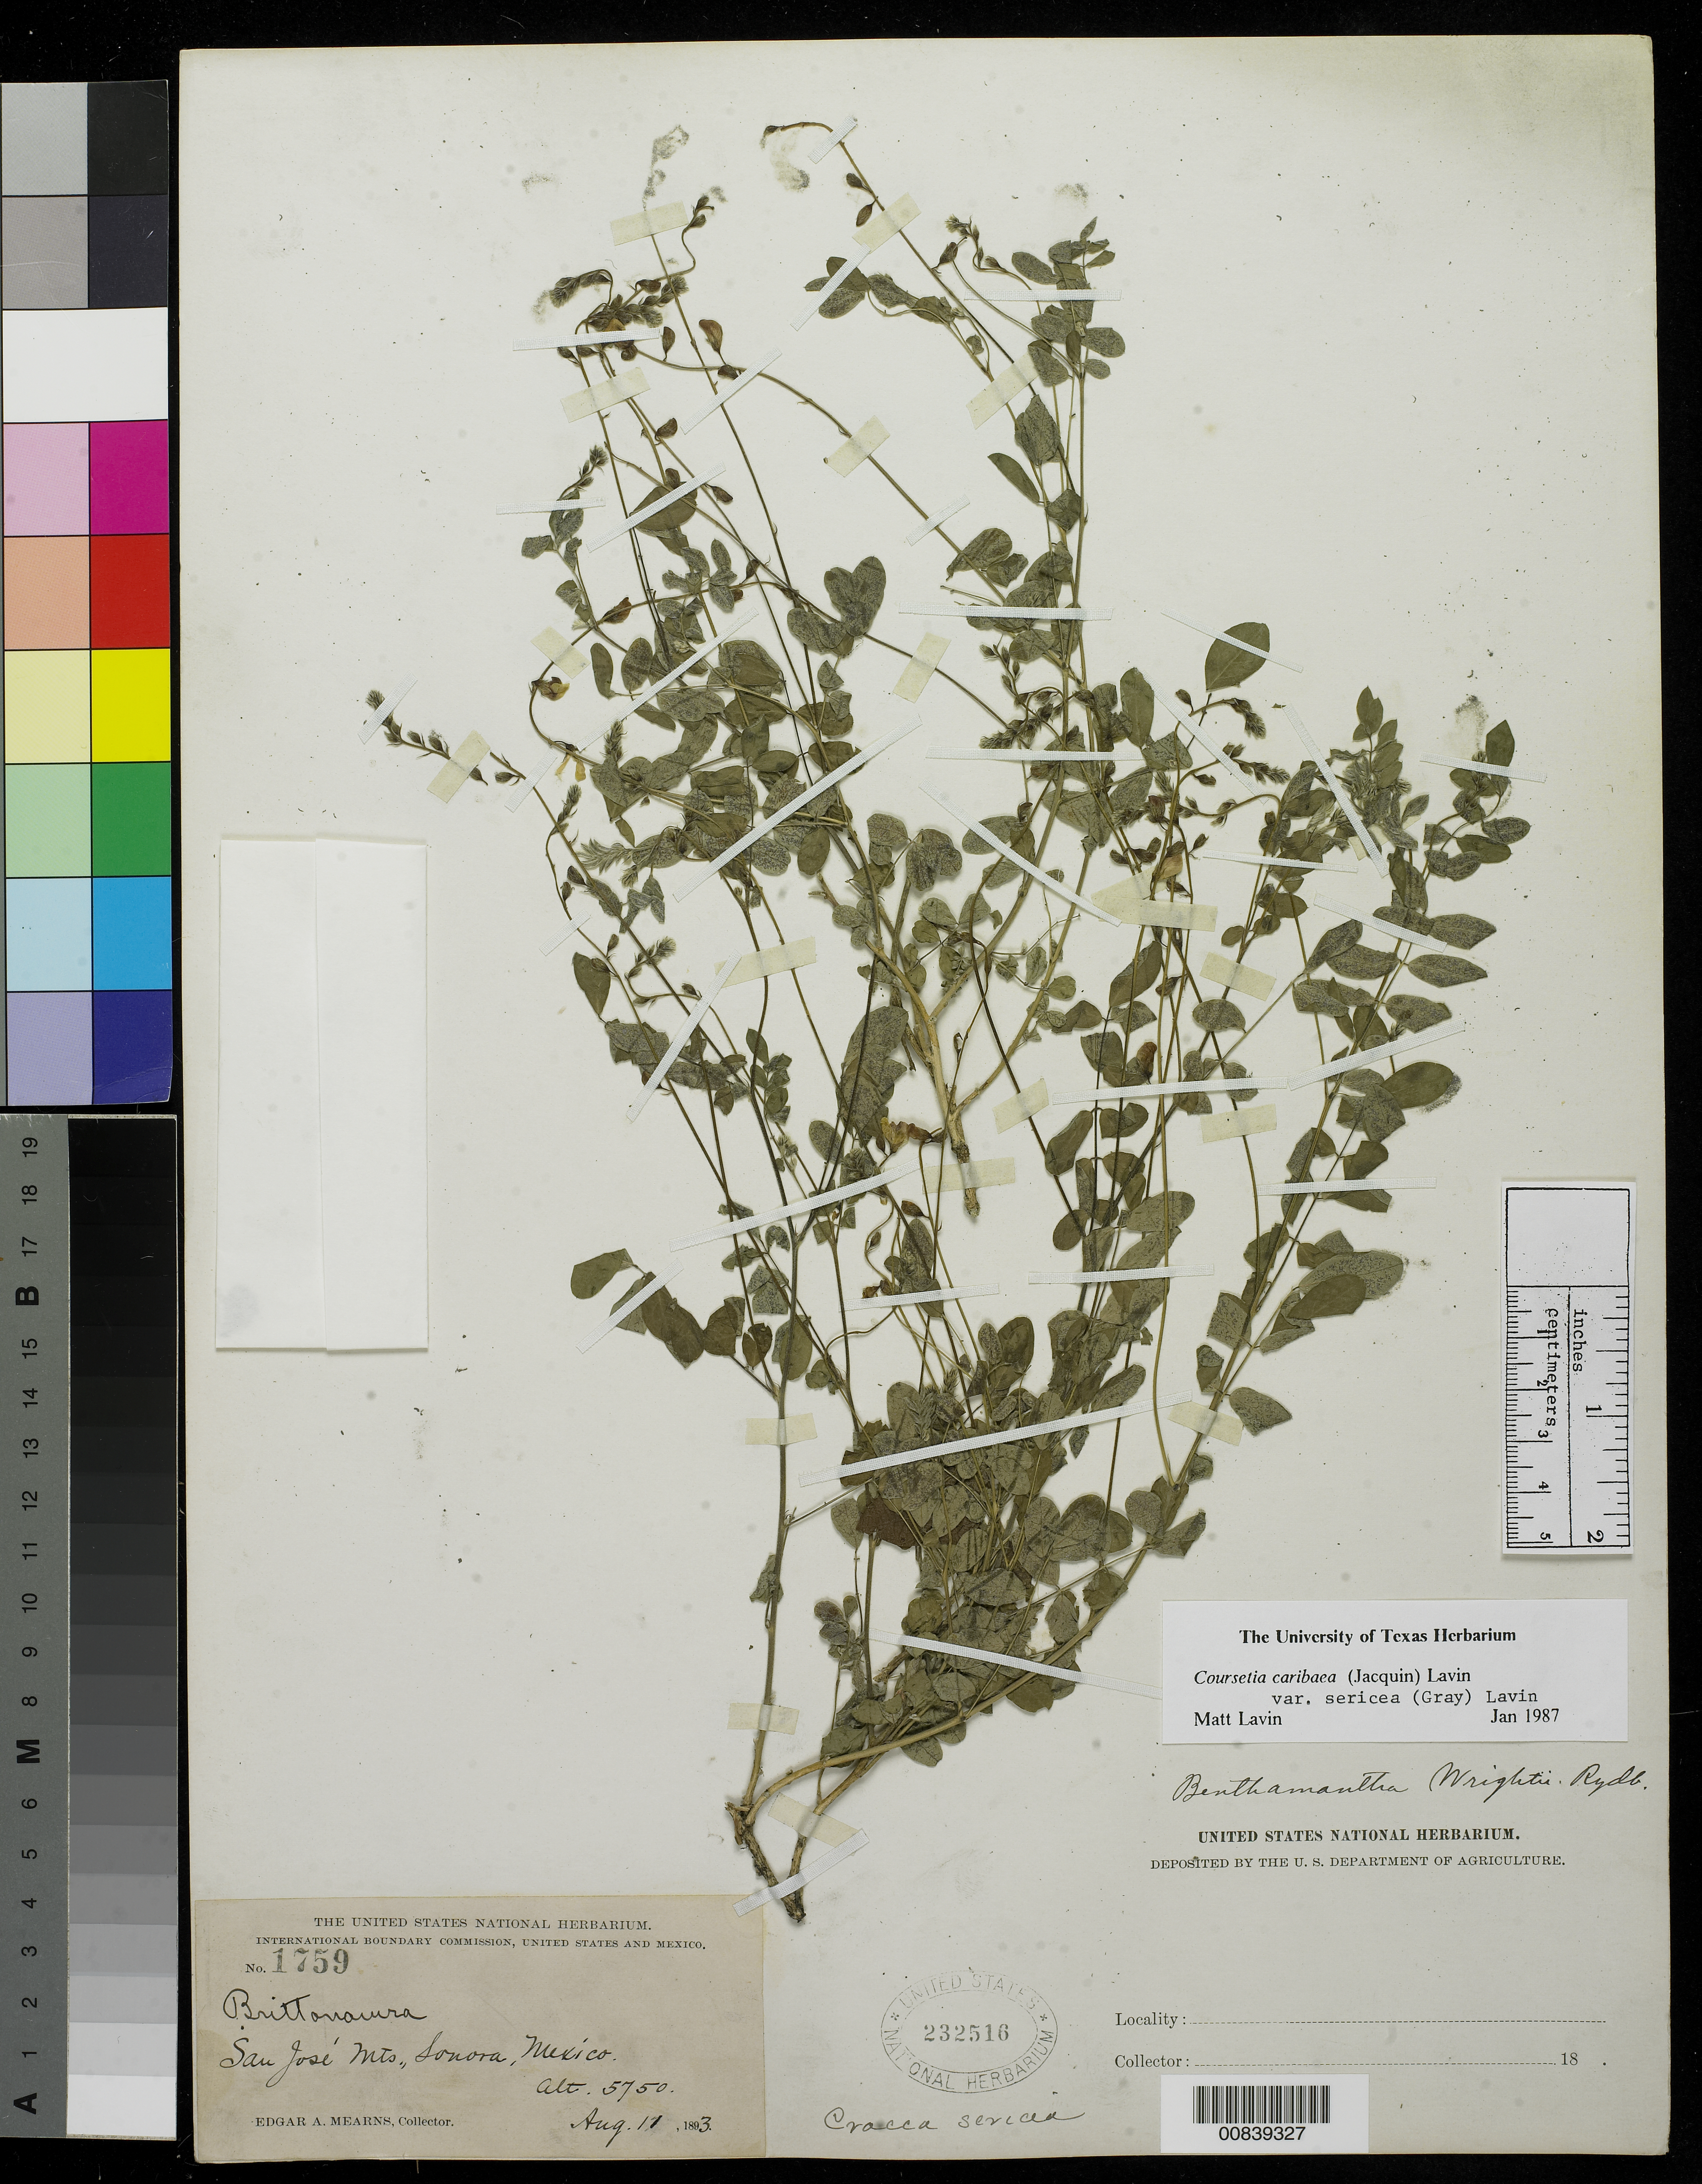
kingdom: Plantae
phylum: Tracheophyta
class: Magnoliopsida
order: Fabales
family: Fabaceae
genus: Coursetia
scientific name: Coursetia caribaea var. sericea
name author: (A. Gray) Lavin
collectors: E. A. Mearns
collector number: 1759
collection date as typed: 11 Aug 1893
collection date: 1893-08-11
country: Mexico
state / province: Sonora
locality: San José Mts., Sonora.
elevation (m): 1753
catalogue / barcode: US 232516